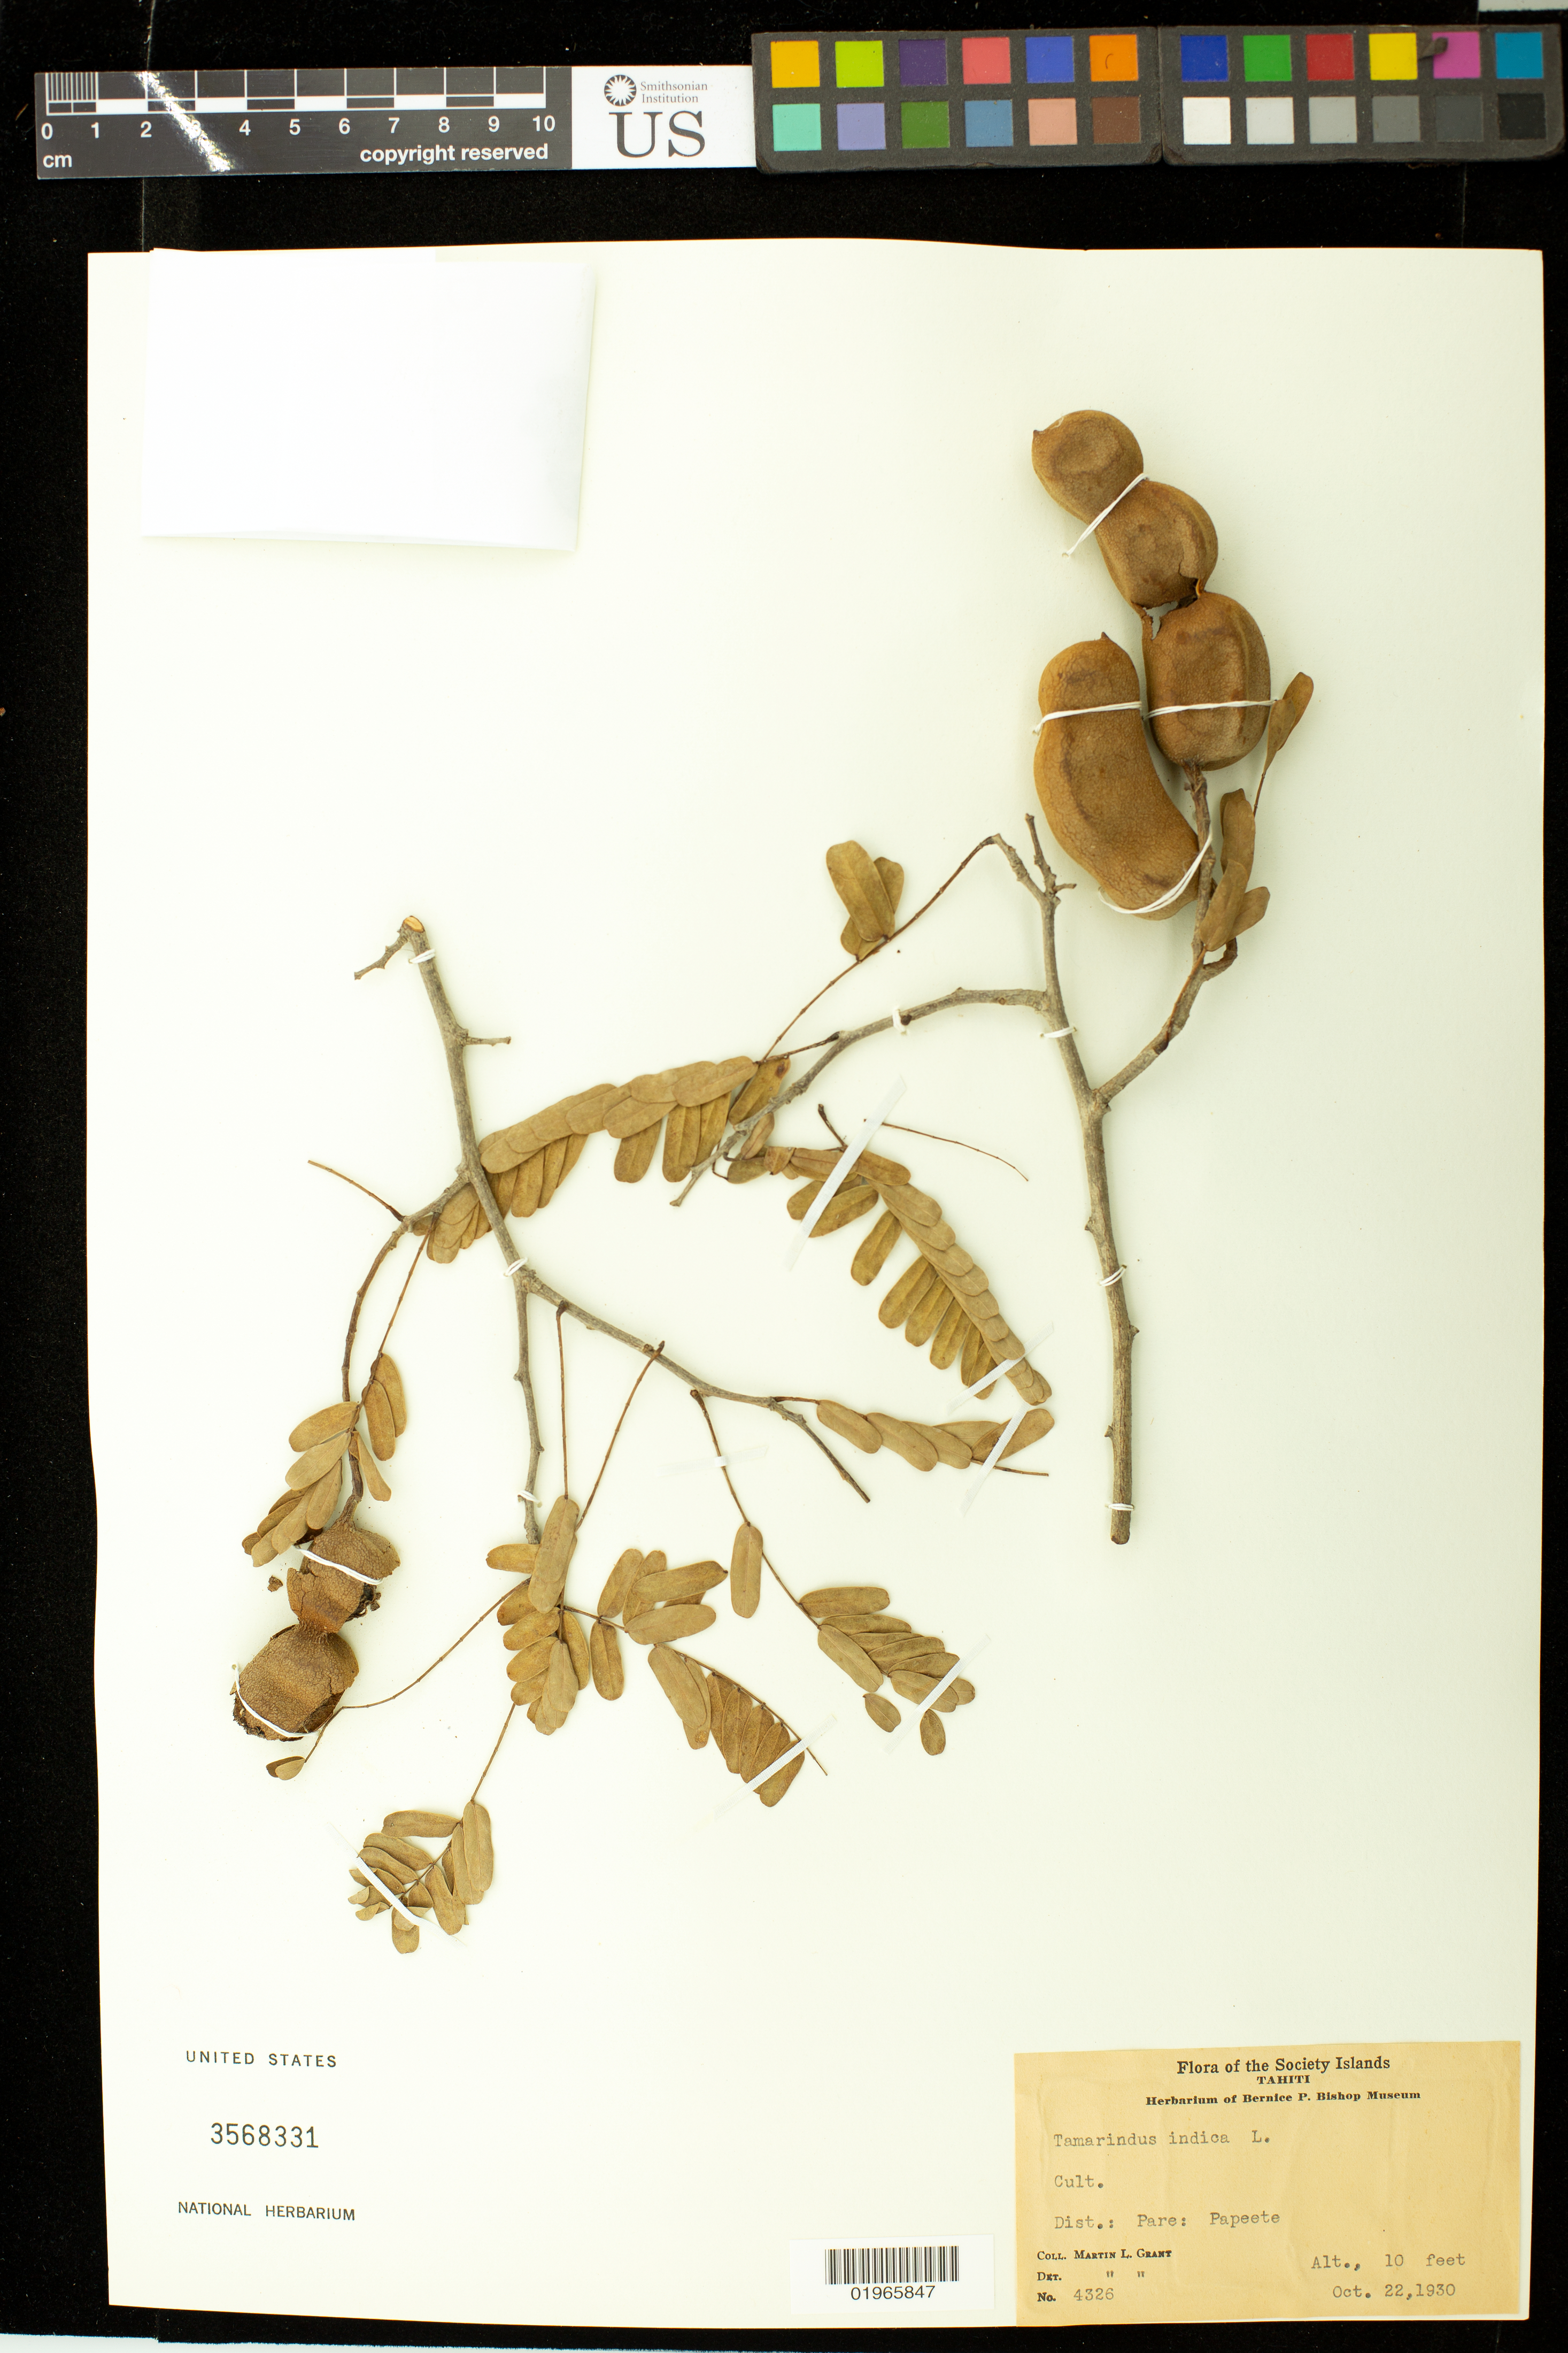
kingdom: Plantae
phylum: Tracheophyta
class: Magnoliopsida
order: Fabales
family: Fabaceae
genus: Tamarindus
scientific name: Tamarindus indica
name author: L.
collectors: M. L. Grant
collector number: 4326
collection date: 1930-10-22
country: French Polynesia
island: Tahiti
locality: The Society Islands. Tahiti. District: Pare: Papeete.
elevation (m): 3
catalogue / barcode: US 3568331